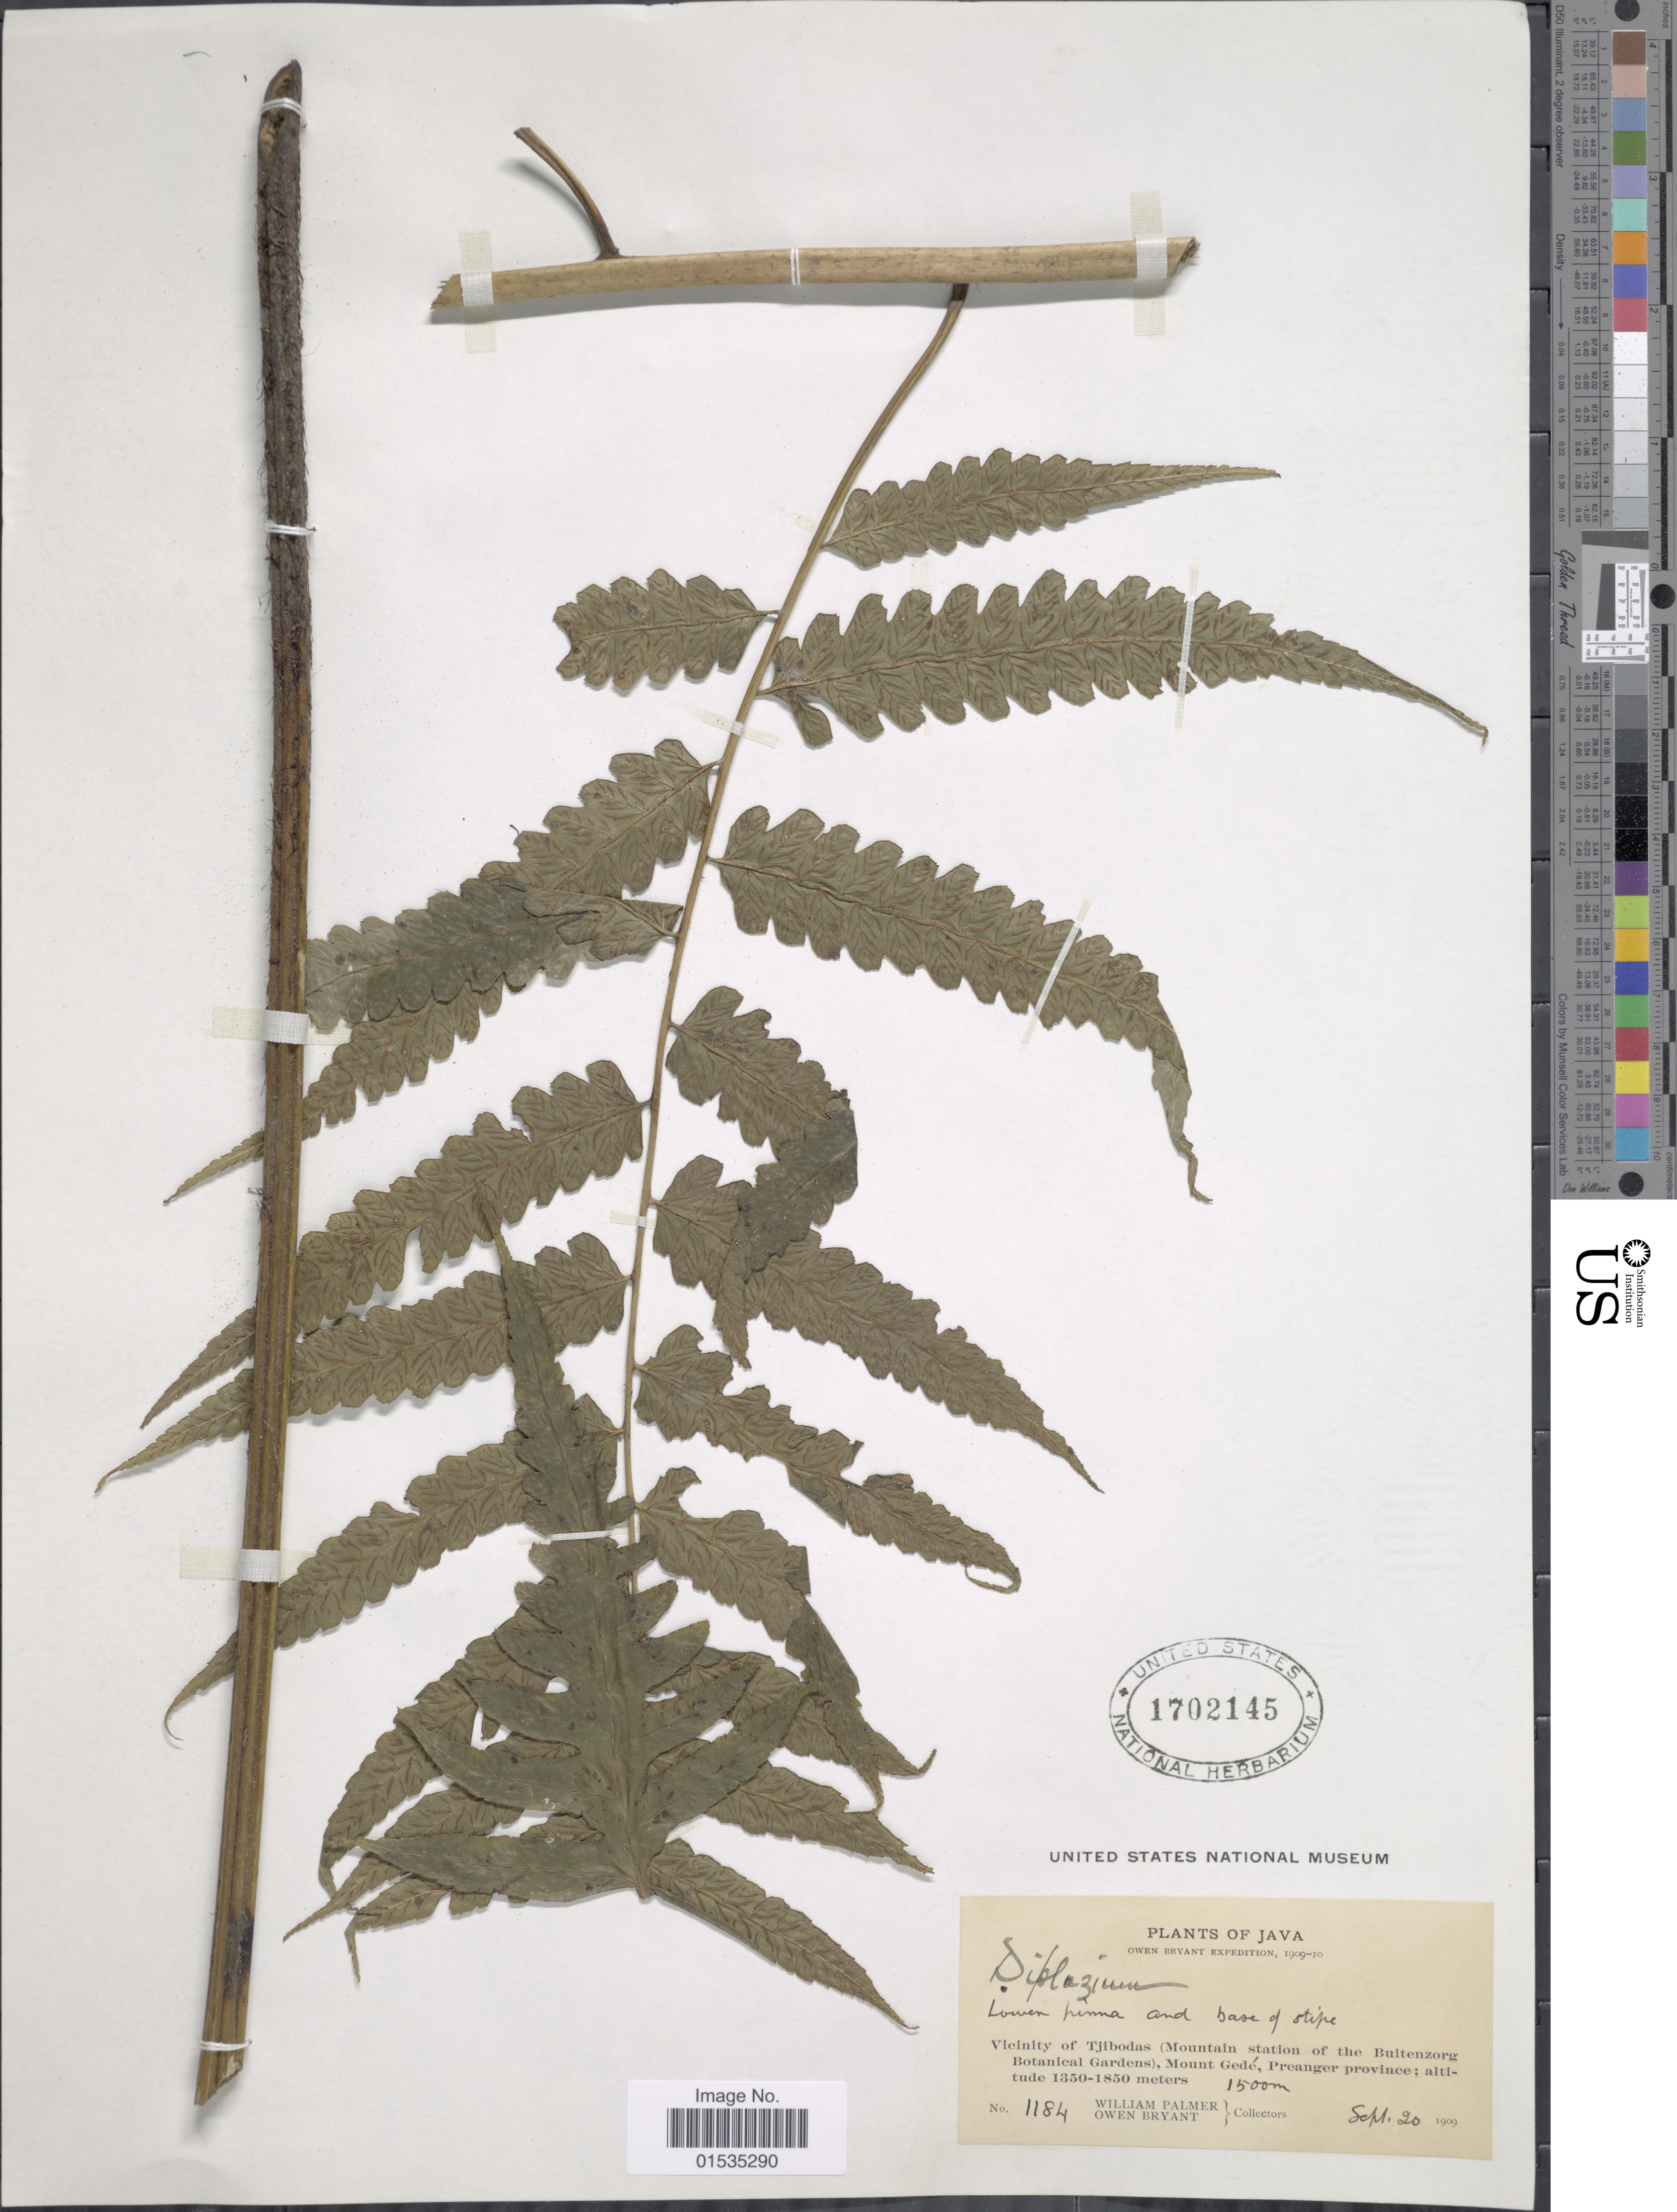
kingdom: Plantae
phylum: Tracheophyta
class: Polypodiopsida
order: Polypodiales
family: Athyriaceae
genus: Diplazium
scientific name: Diplazium sp.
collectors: W. Palmer & O. Bryant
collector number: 1184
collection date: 1909-08-20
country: Indonesia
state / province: Java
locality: Vicinity of Tjibodas (Mountains station of the Buitenzorg Botanical Gardens), Mount Gedé, Preanger Province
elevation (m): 1500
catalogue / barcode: US 1702145